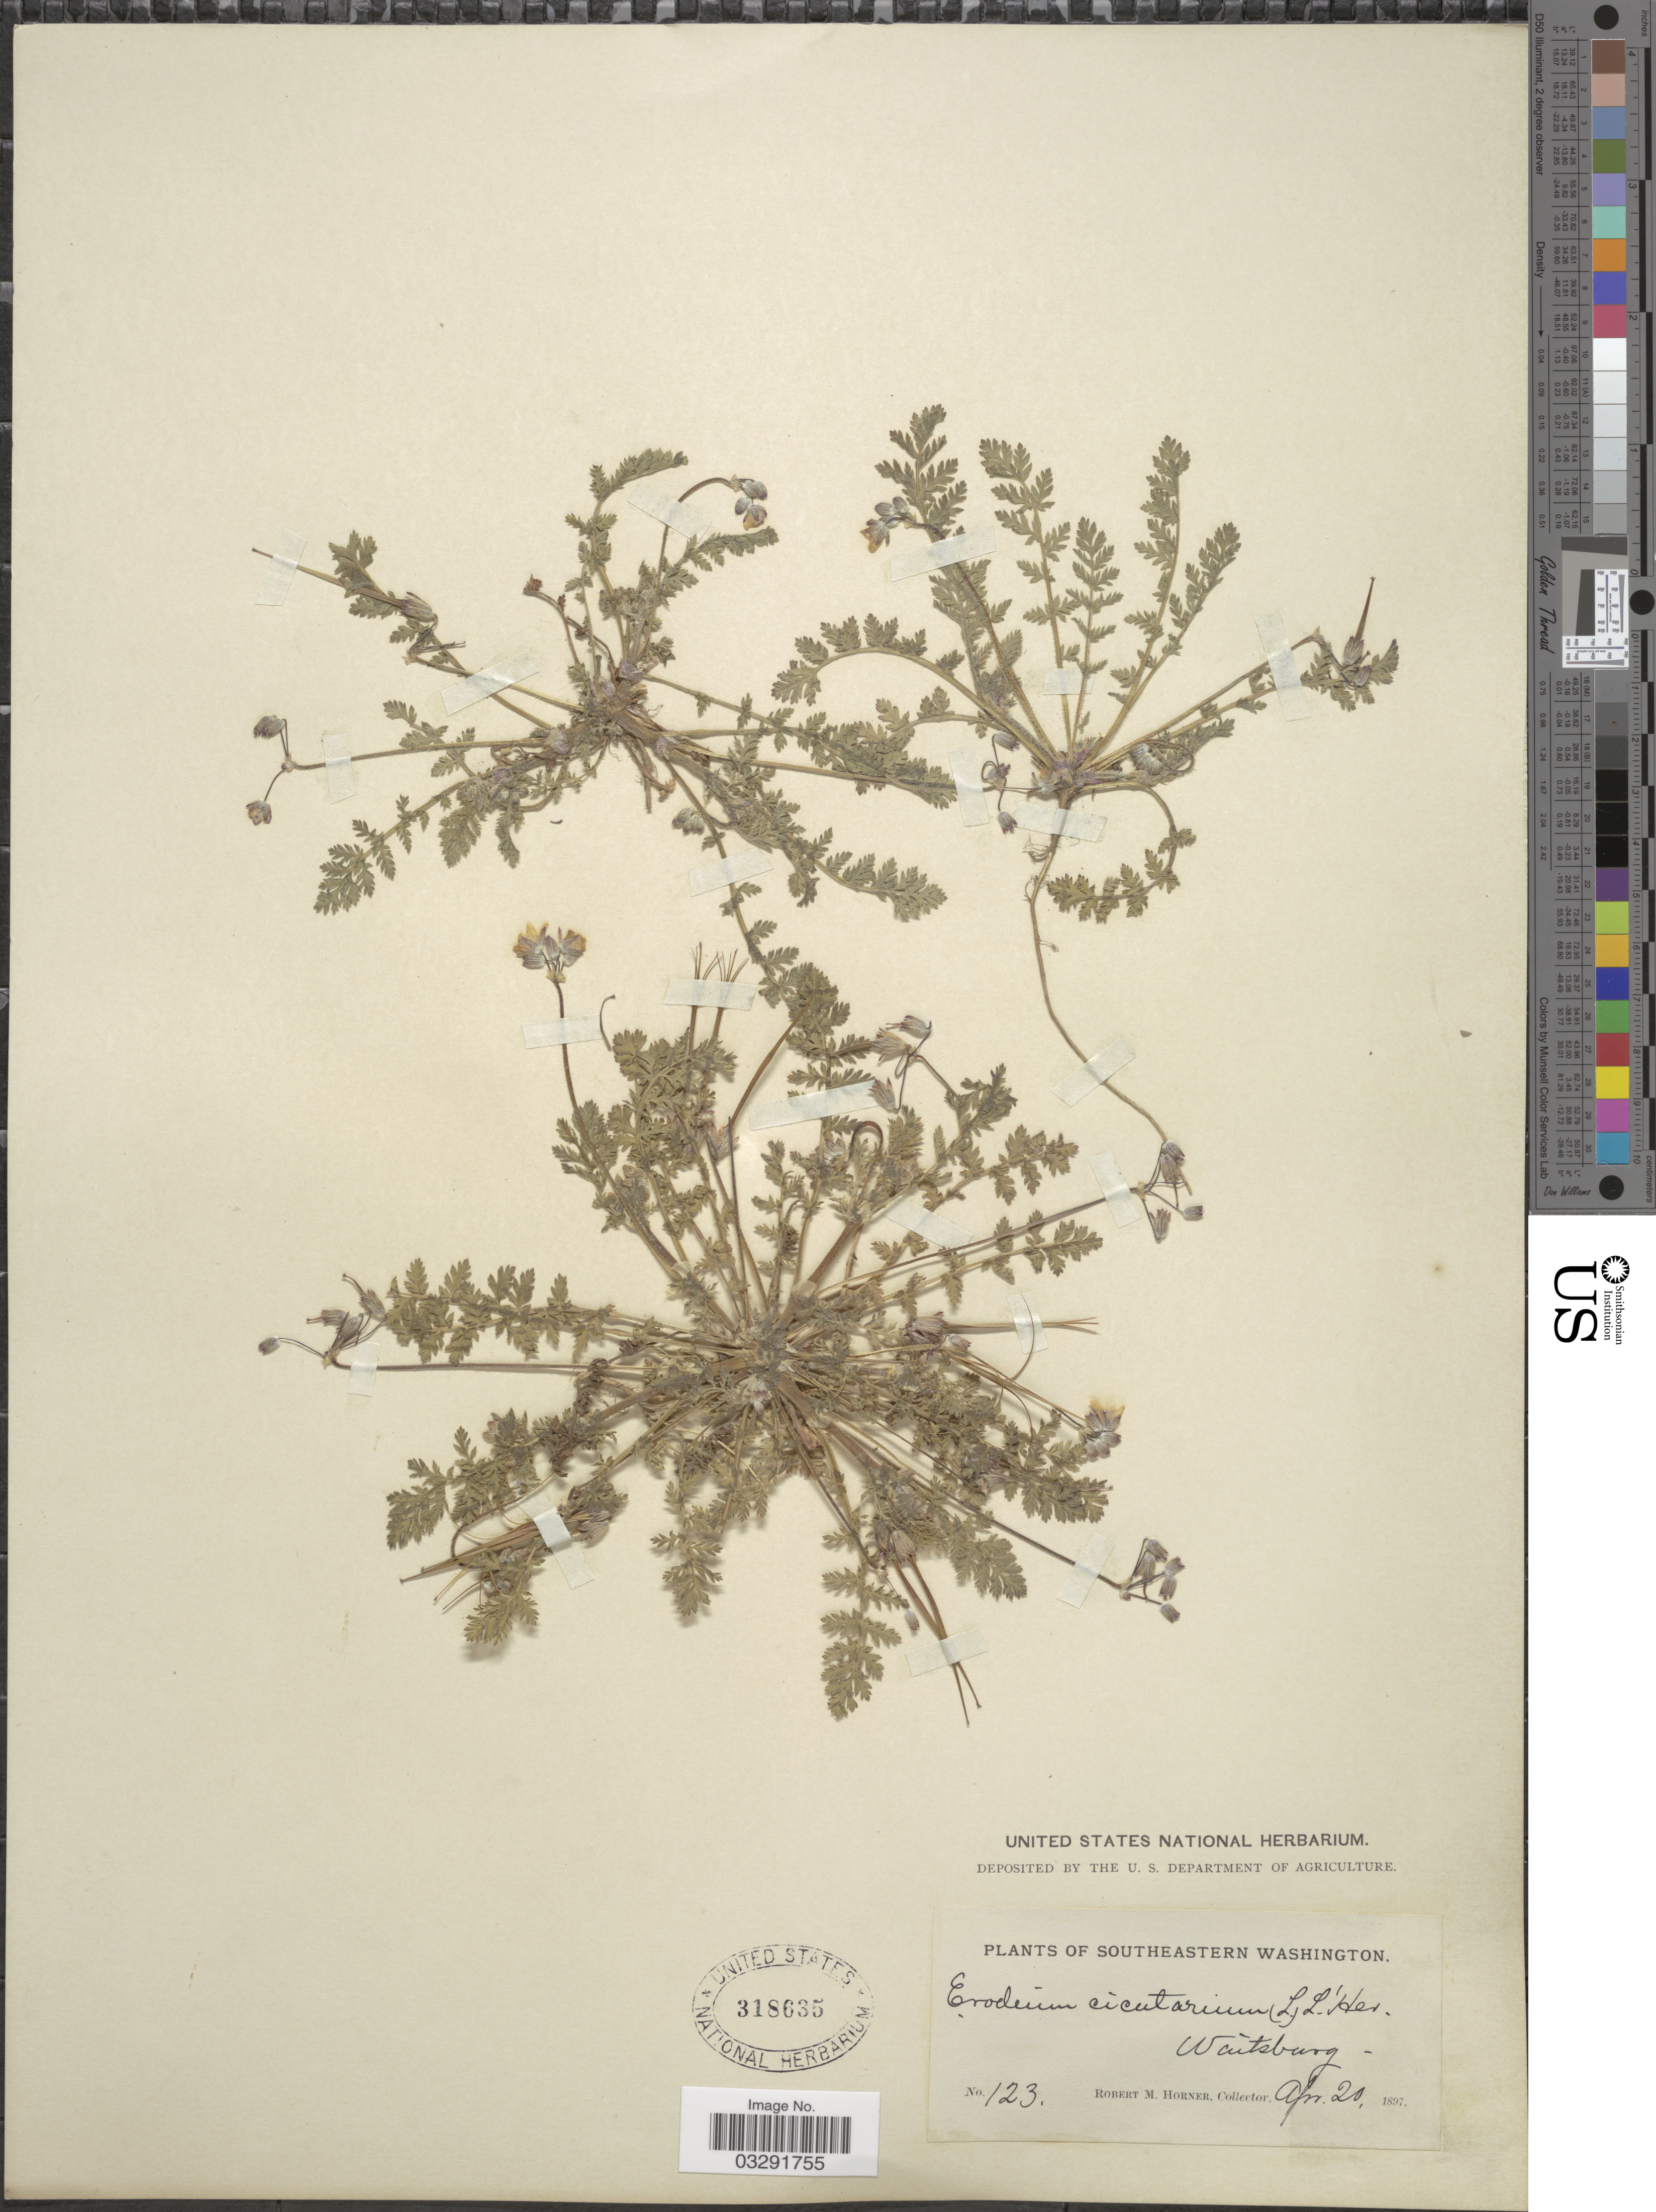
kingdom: Plantae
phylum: Tracheophyta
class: Magnoliopsida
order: Geraniales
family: Geraniaceae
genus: Erodium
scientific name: Erodium cicutarium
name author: (L.) L'Hér.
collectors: R. Horner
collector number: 123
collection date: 1897-04-20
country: United States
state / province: Washington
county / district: Walla Walla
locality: Southeastern Washington. Waitsburg.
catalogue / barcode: US 318635